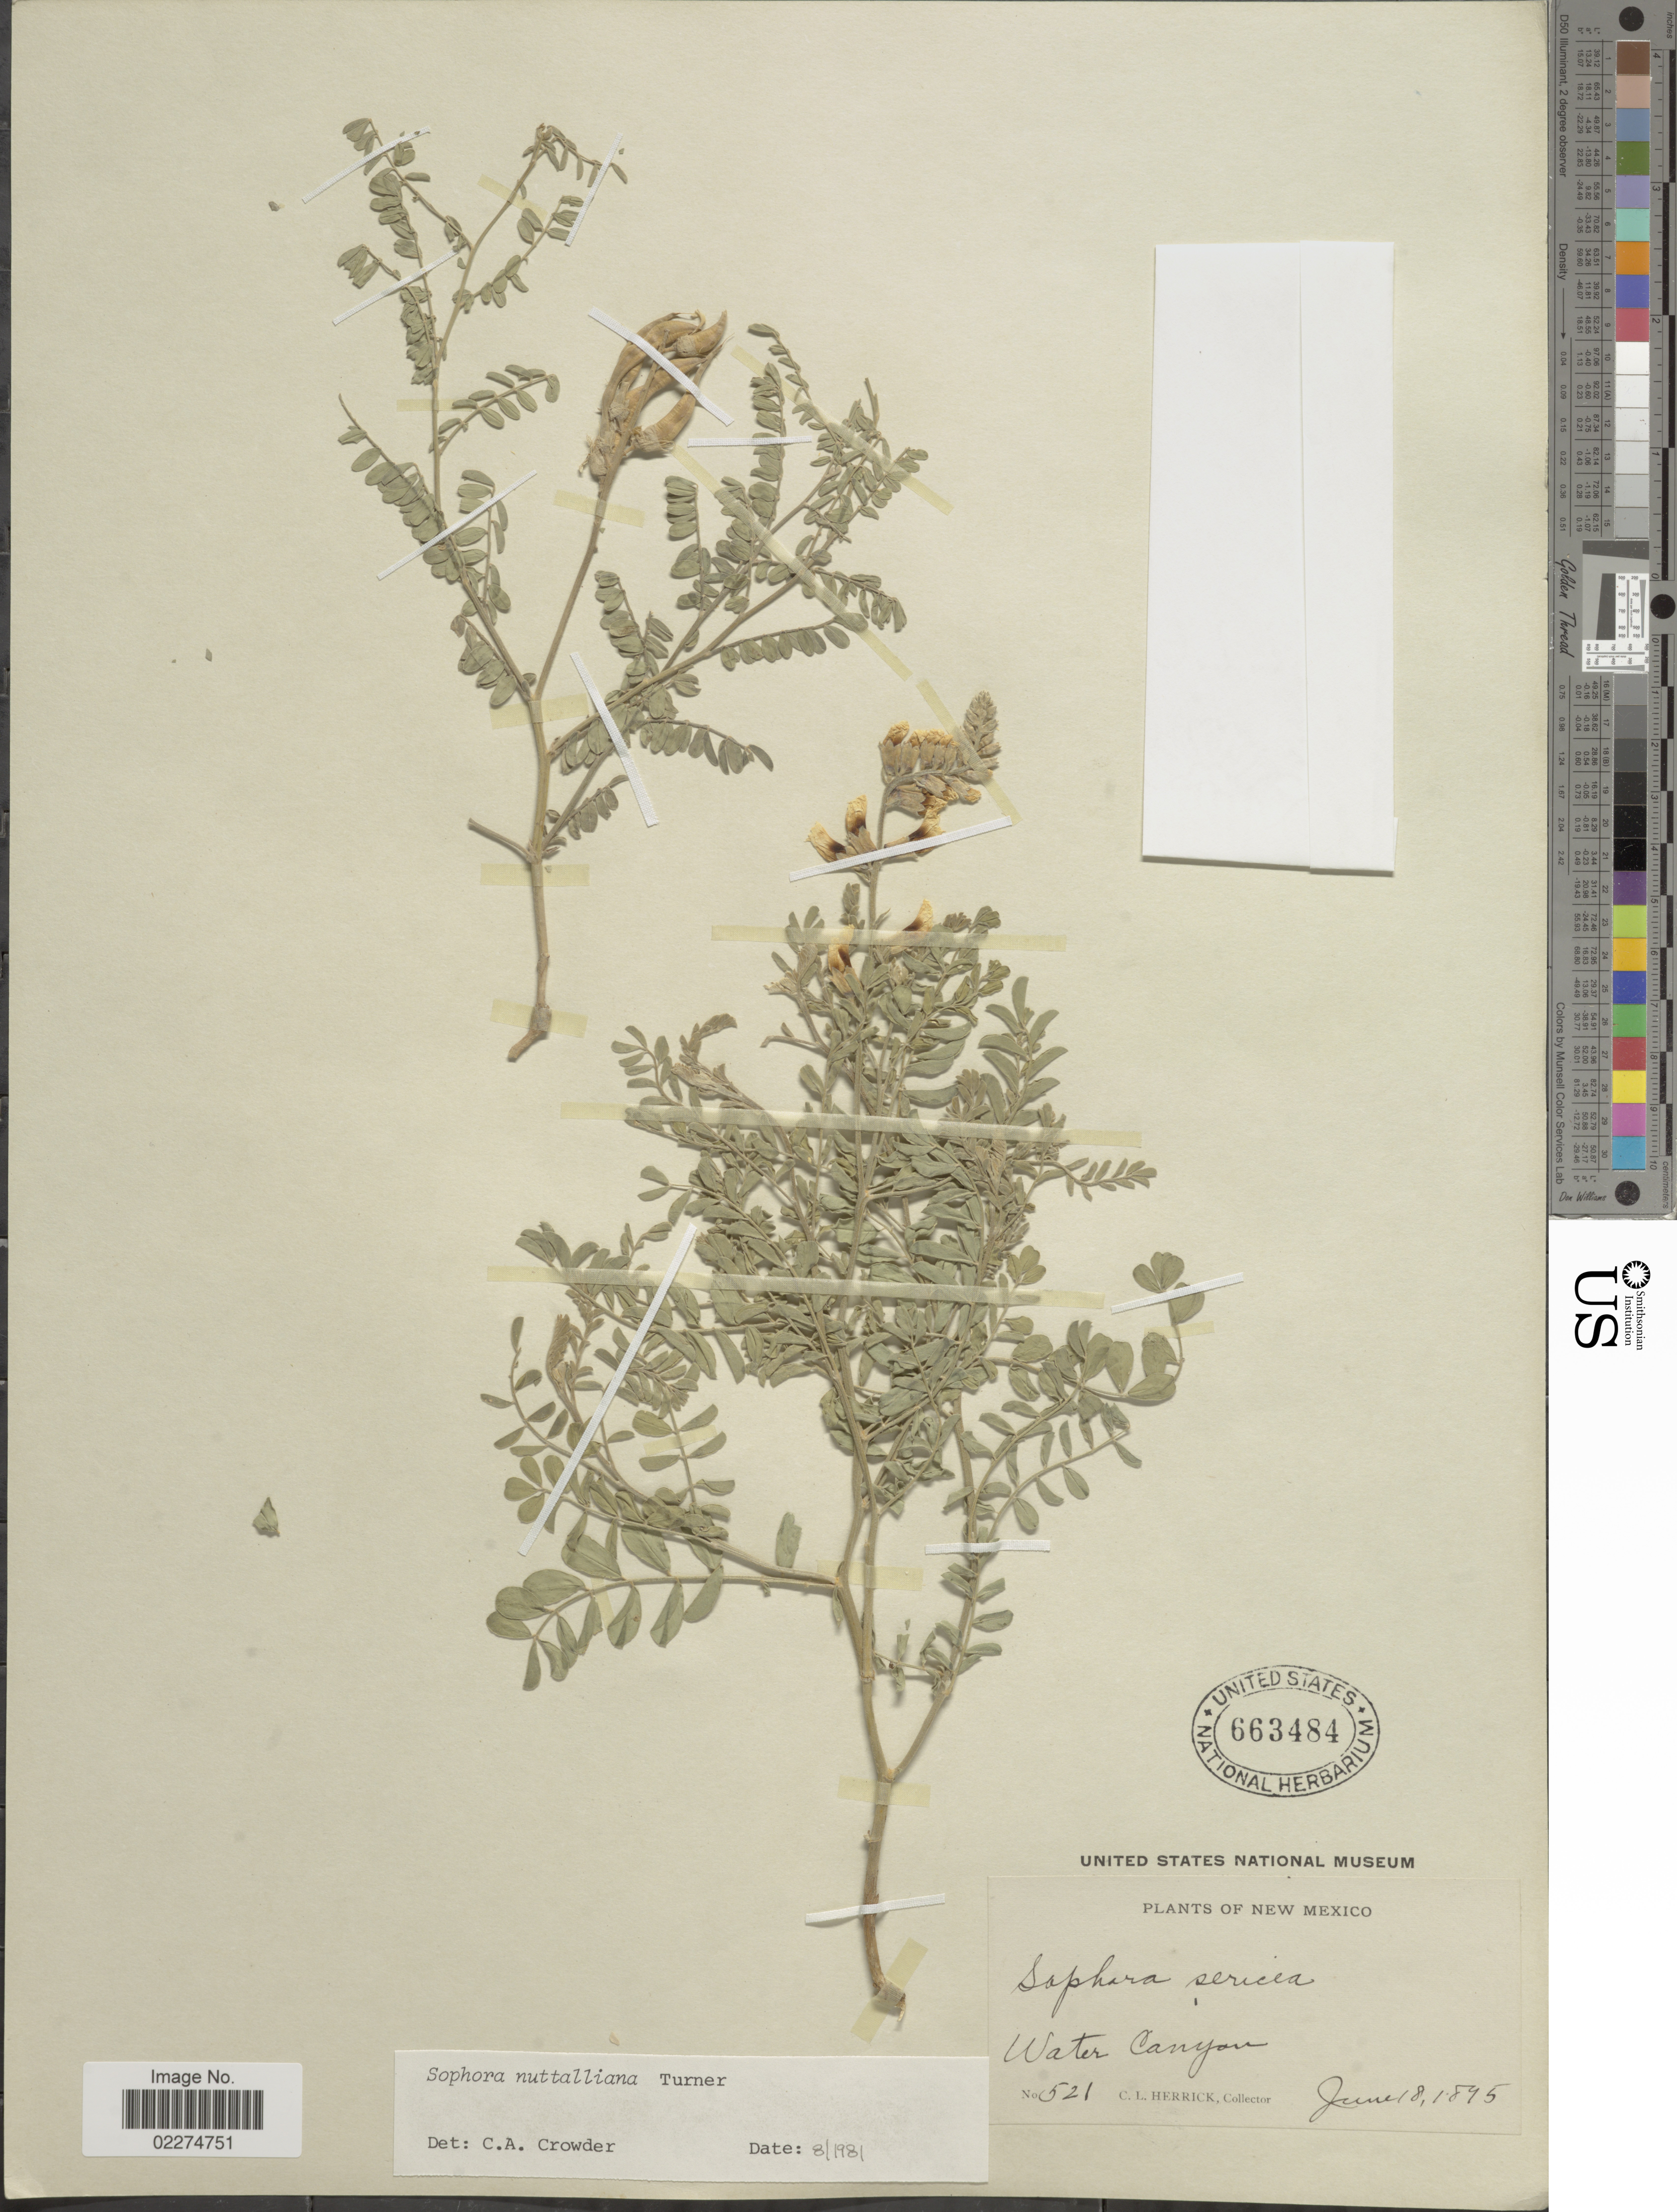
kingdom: Plantae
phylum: Tracheophyta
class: Magnoliopsida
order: Fabales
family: Fabaceae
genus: Sophora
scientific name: Sophora nuttalliana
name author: B.L. Turner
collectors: C. Herrick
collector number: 521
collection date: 1895-06-18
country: United States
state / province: New Mexico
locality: Water Canyon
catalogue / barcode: US 663484